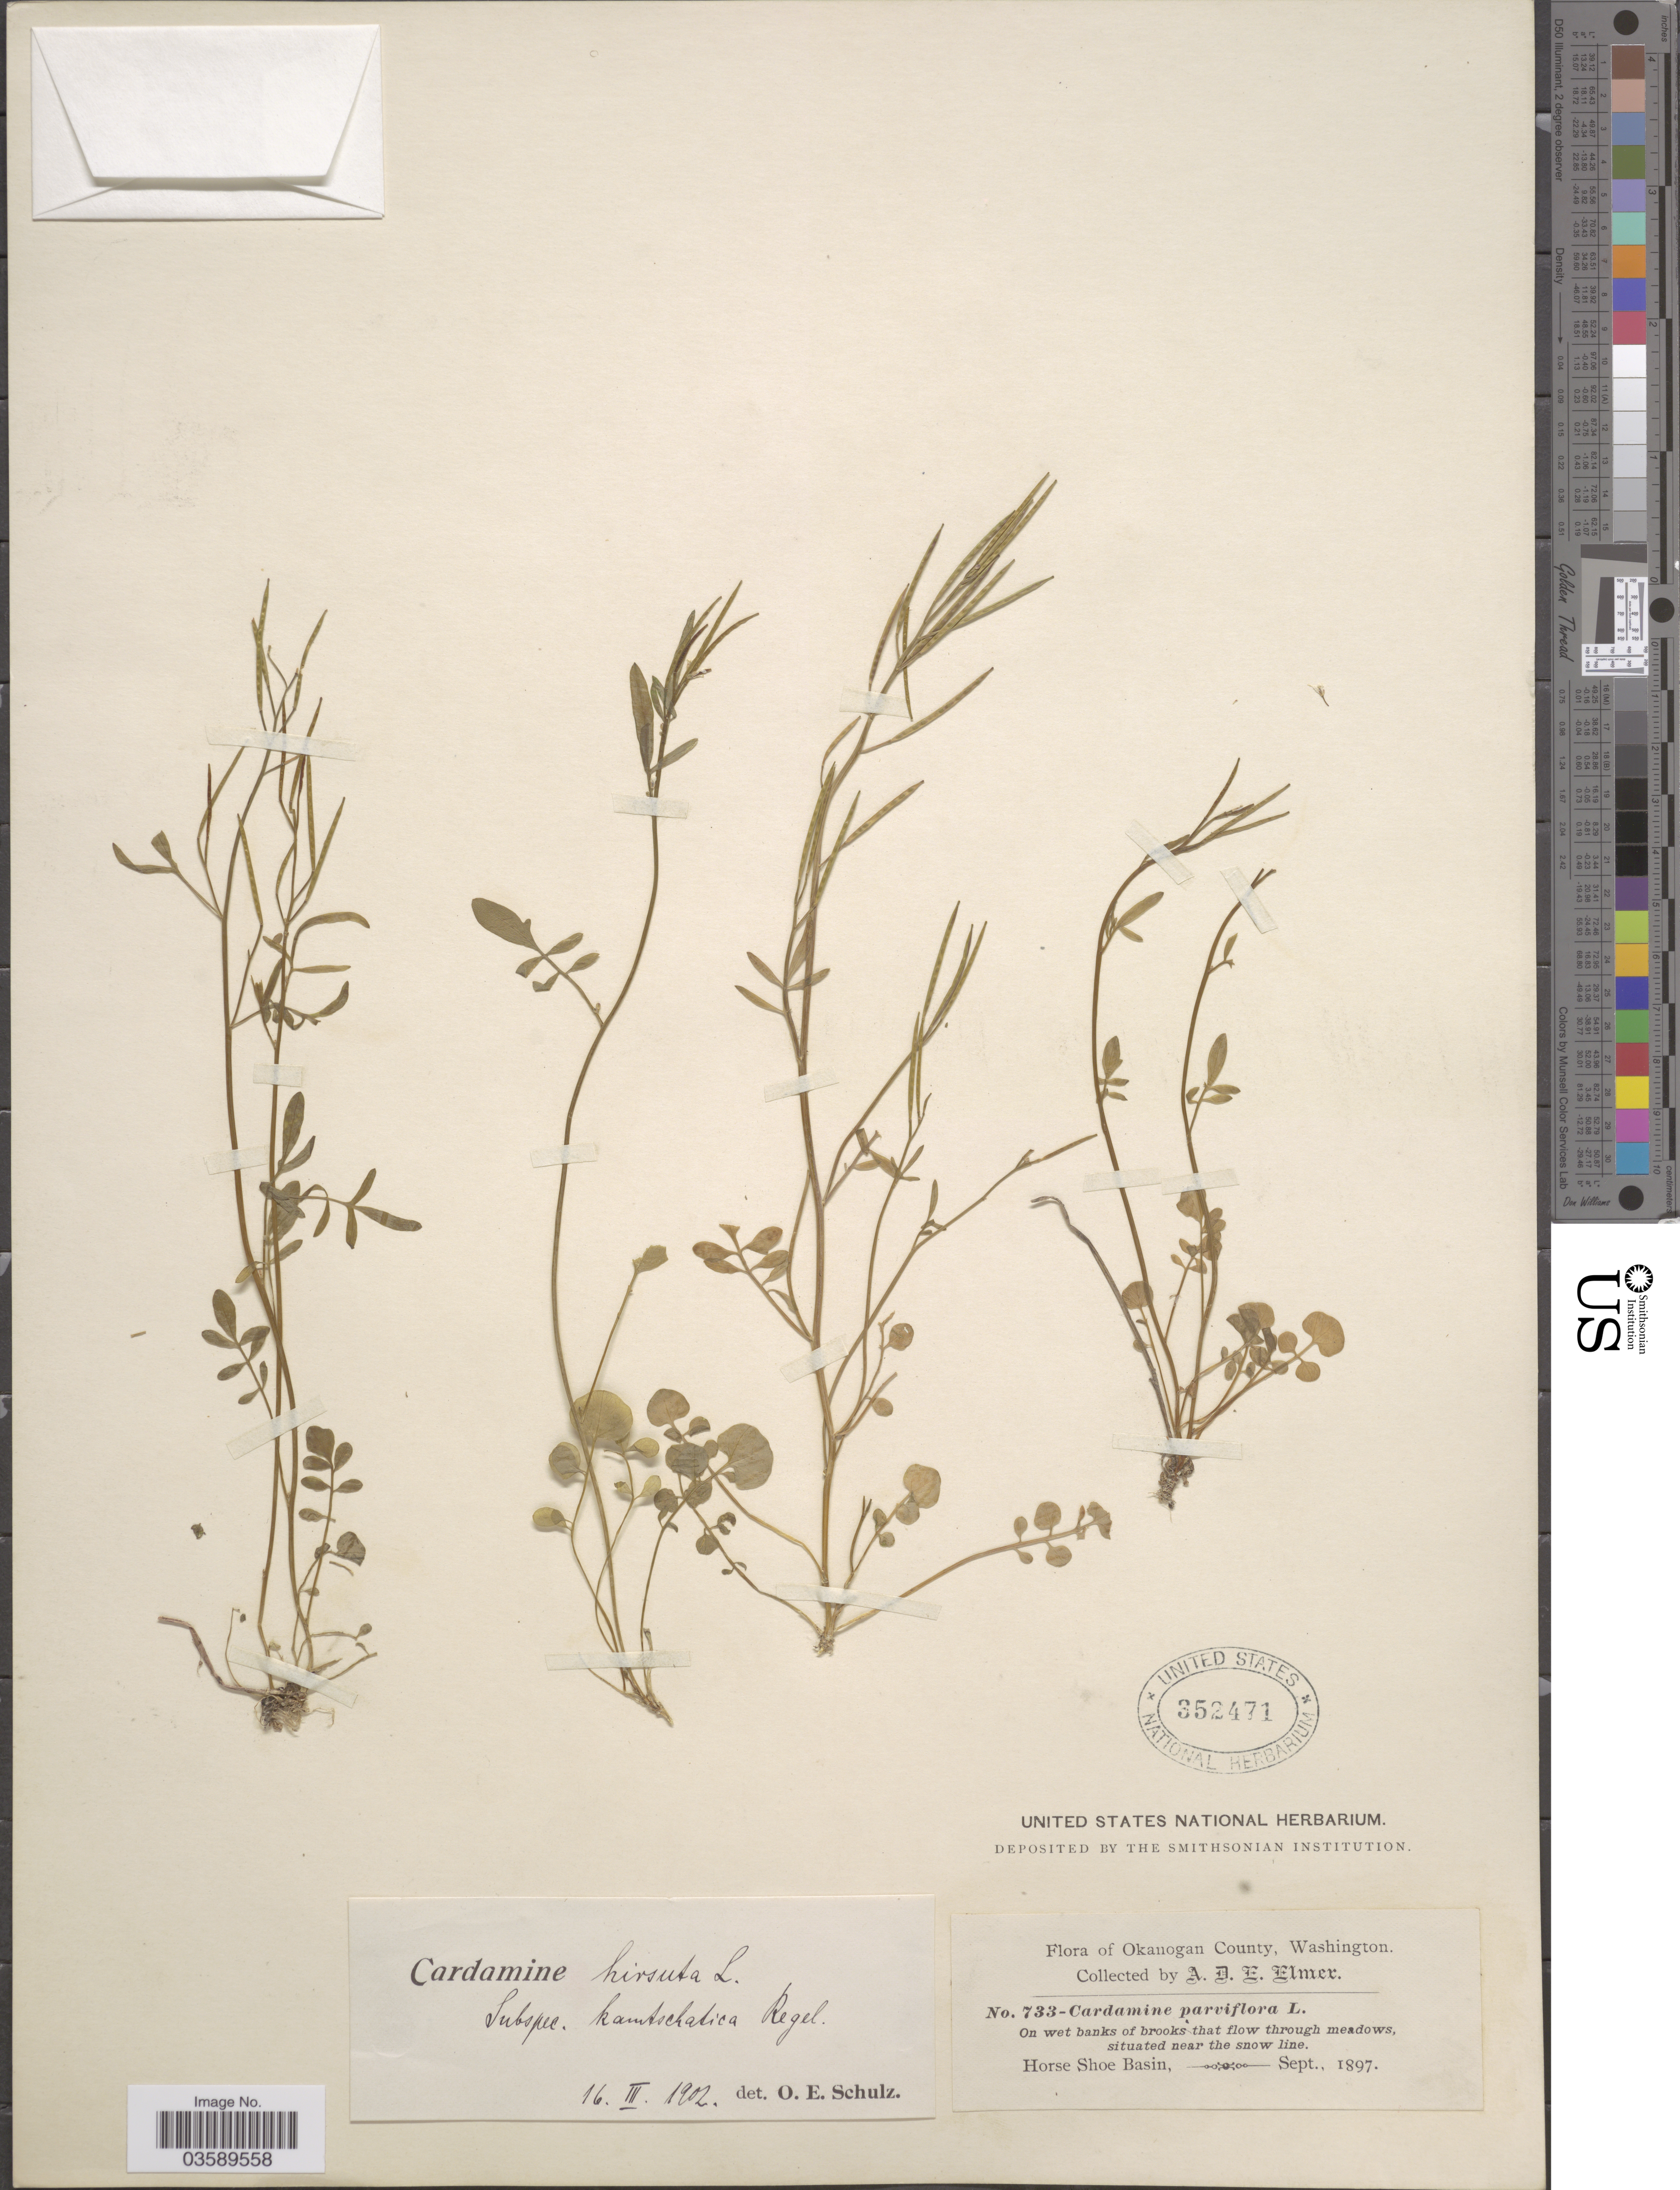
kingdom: Plantae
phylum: Tracheophyta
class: Magnoliopsida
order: Brassicales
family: Brassicaceae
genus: Cardamine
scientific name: Cardamine oligosperma var. kamtschatica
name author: (Regel) Detling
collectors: A. D. E. Elmer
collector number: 733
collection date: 1897-09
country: United States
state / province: Washington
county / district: Okanogan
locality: Okanogan County. On wet banks of brooks that flow through meadows, situated near the snow line. Horse Shoe Basin.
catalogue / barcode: US 352471